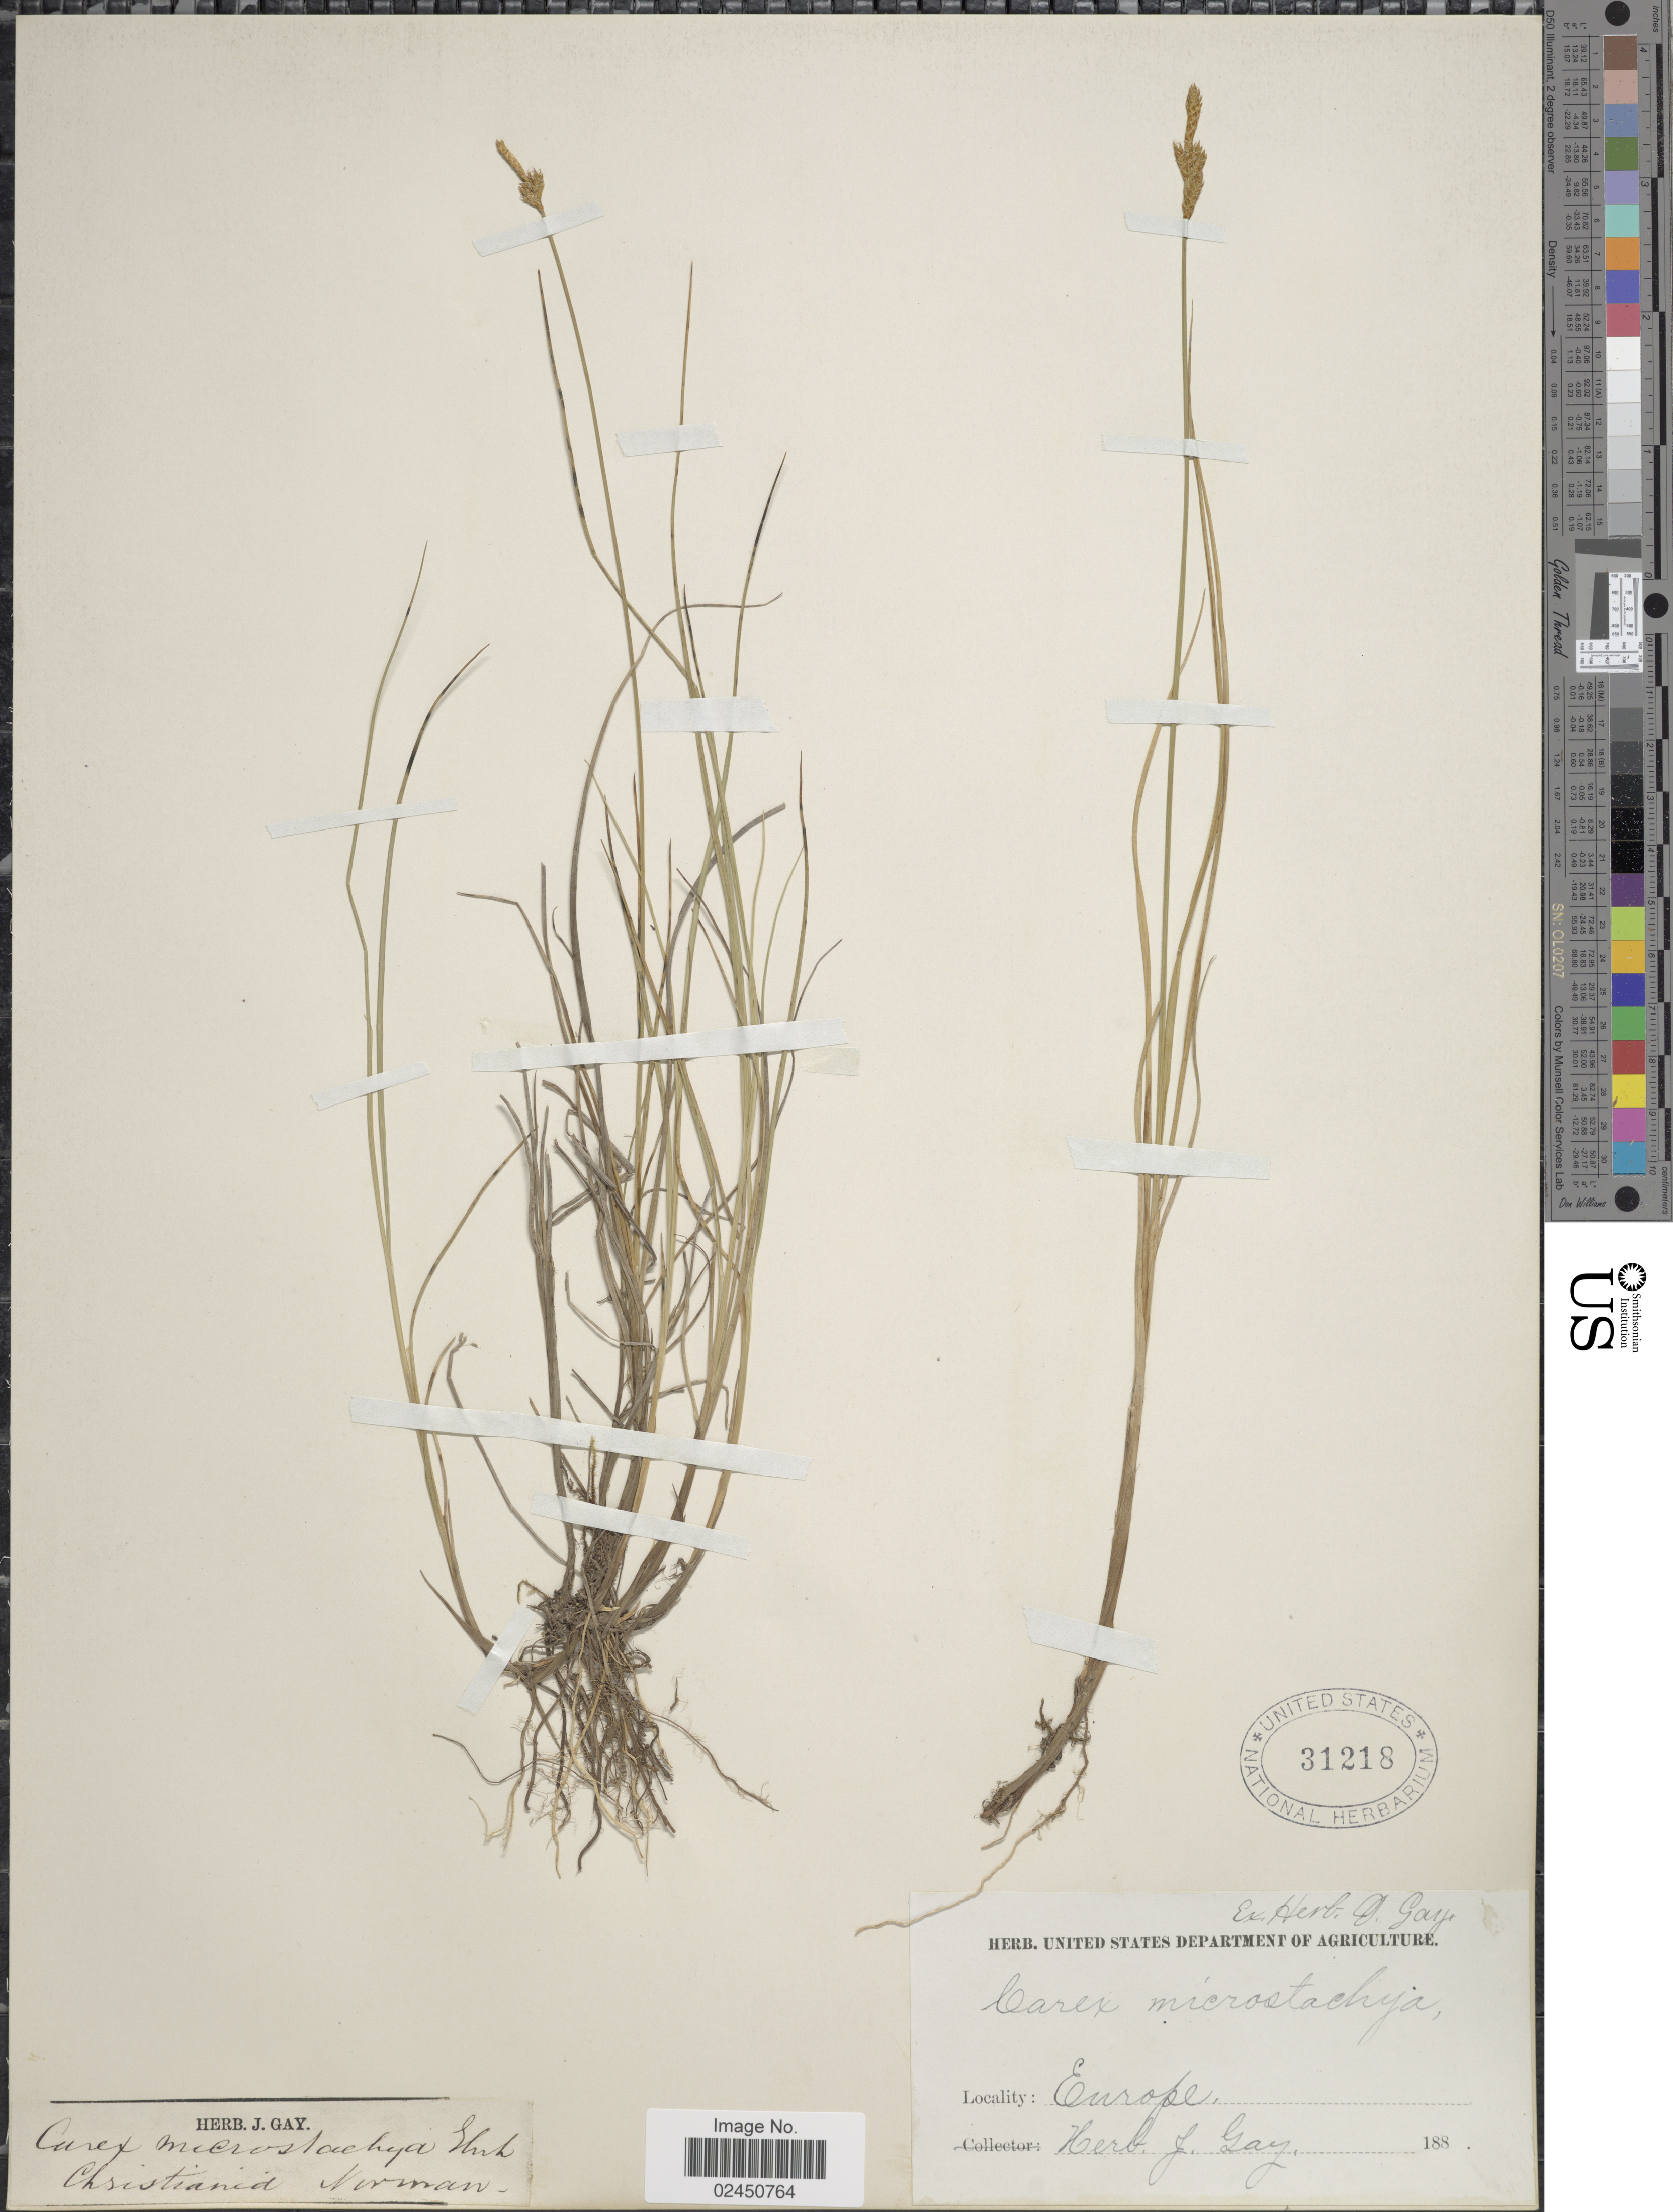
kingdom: Plantae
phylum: Tracheophyta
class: Liliopsida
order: Poales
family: Cyperaceae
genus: Carex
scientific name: Carex x microstachya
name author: Ehrh.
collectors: C. Norman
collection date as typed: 188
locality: Europe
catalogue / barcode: US 31218